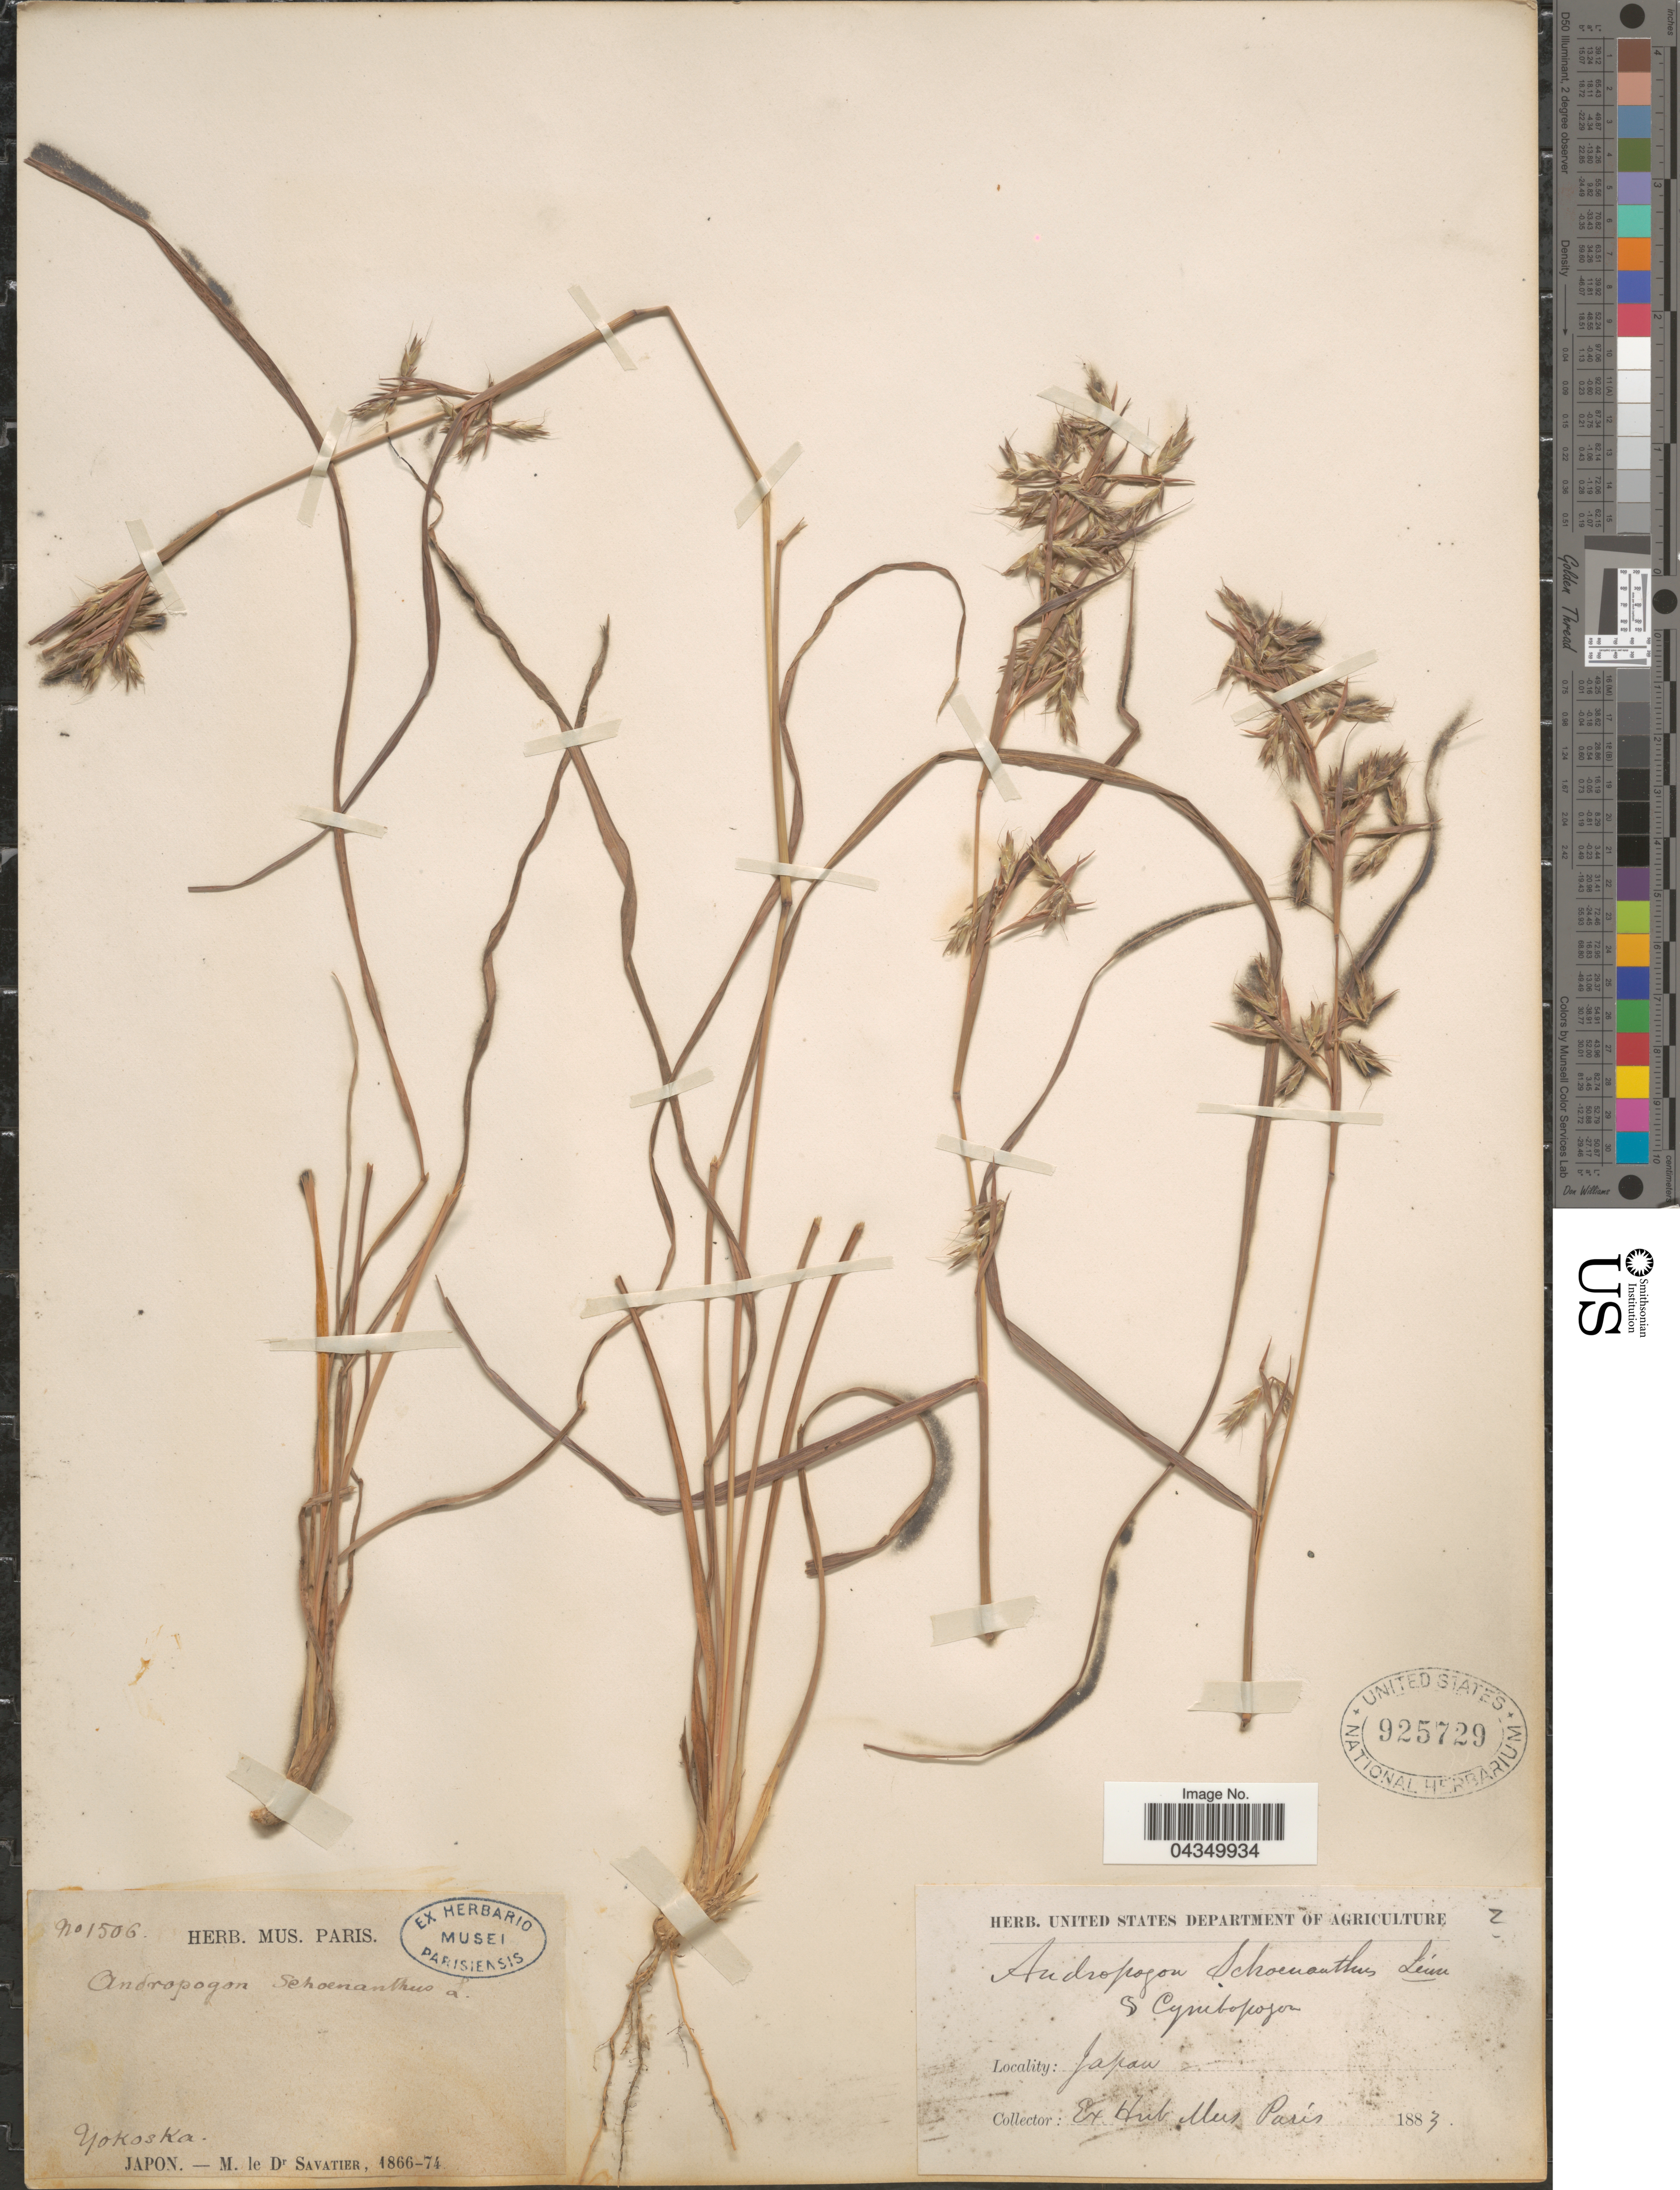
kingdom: Plantae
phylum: Tracheophyta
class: Liliopsida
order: Poales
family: Poaceae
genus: Cymbopogon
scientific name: Cymbopogon goeringii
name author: A. Camus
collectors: M. Savatier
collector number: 1506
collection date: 1866/1874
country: Japan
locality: Yokoska.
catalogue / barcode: US 925729